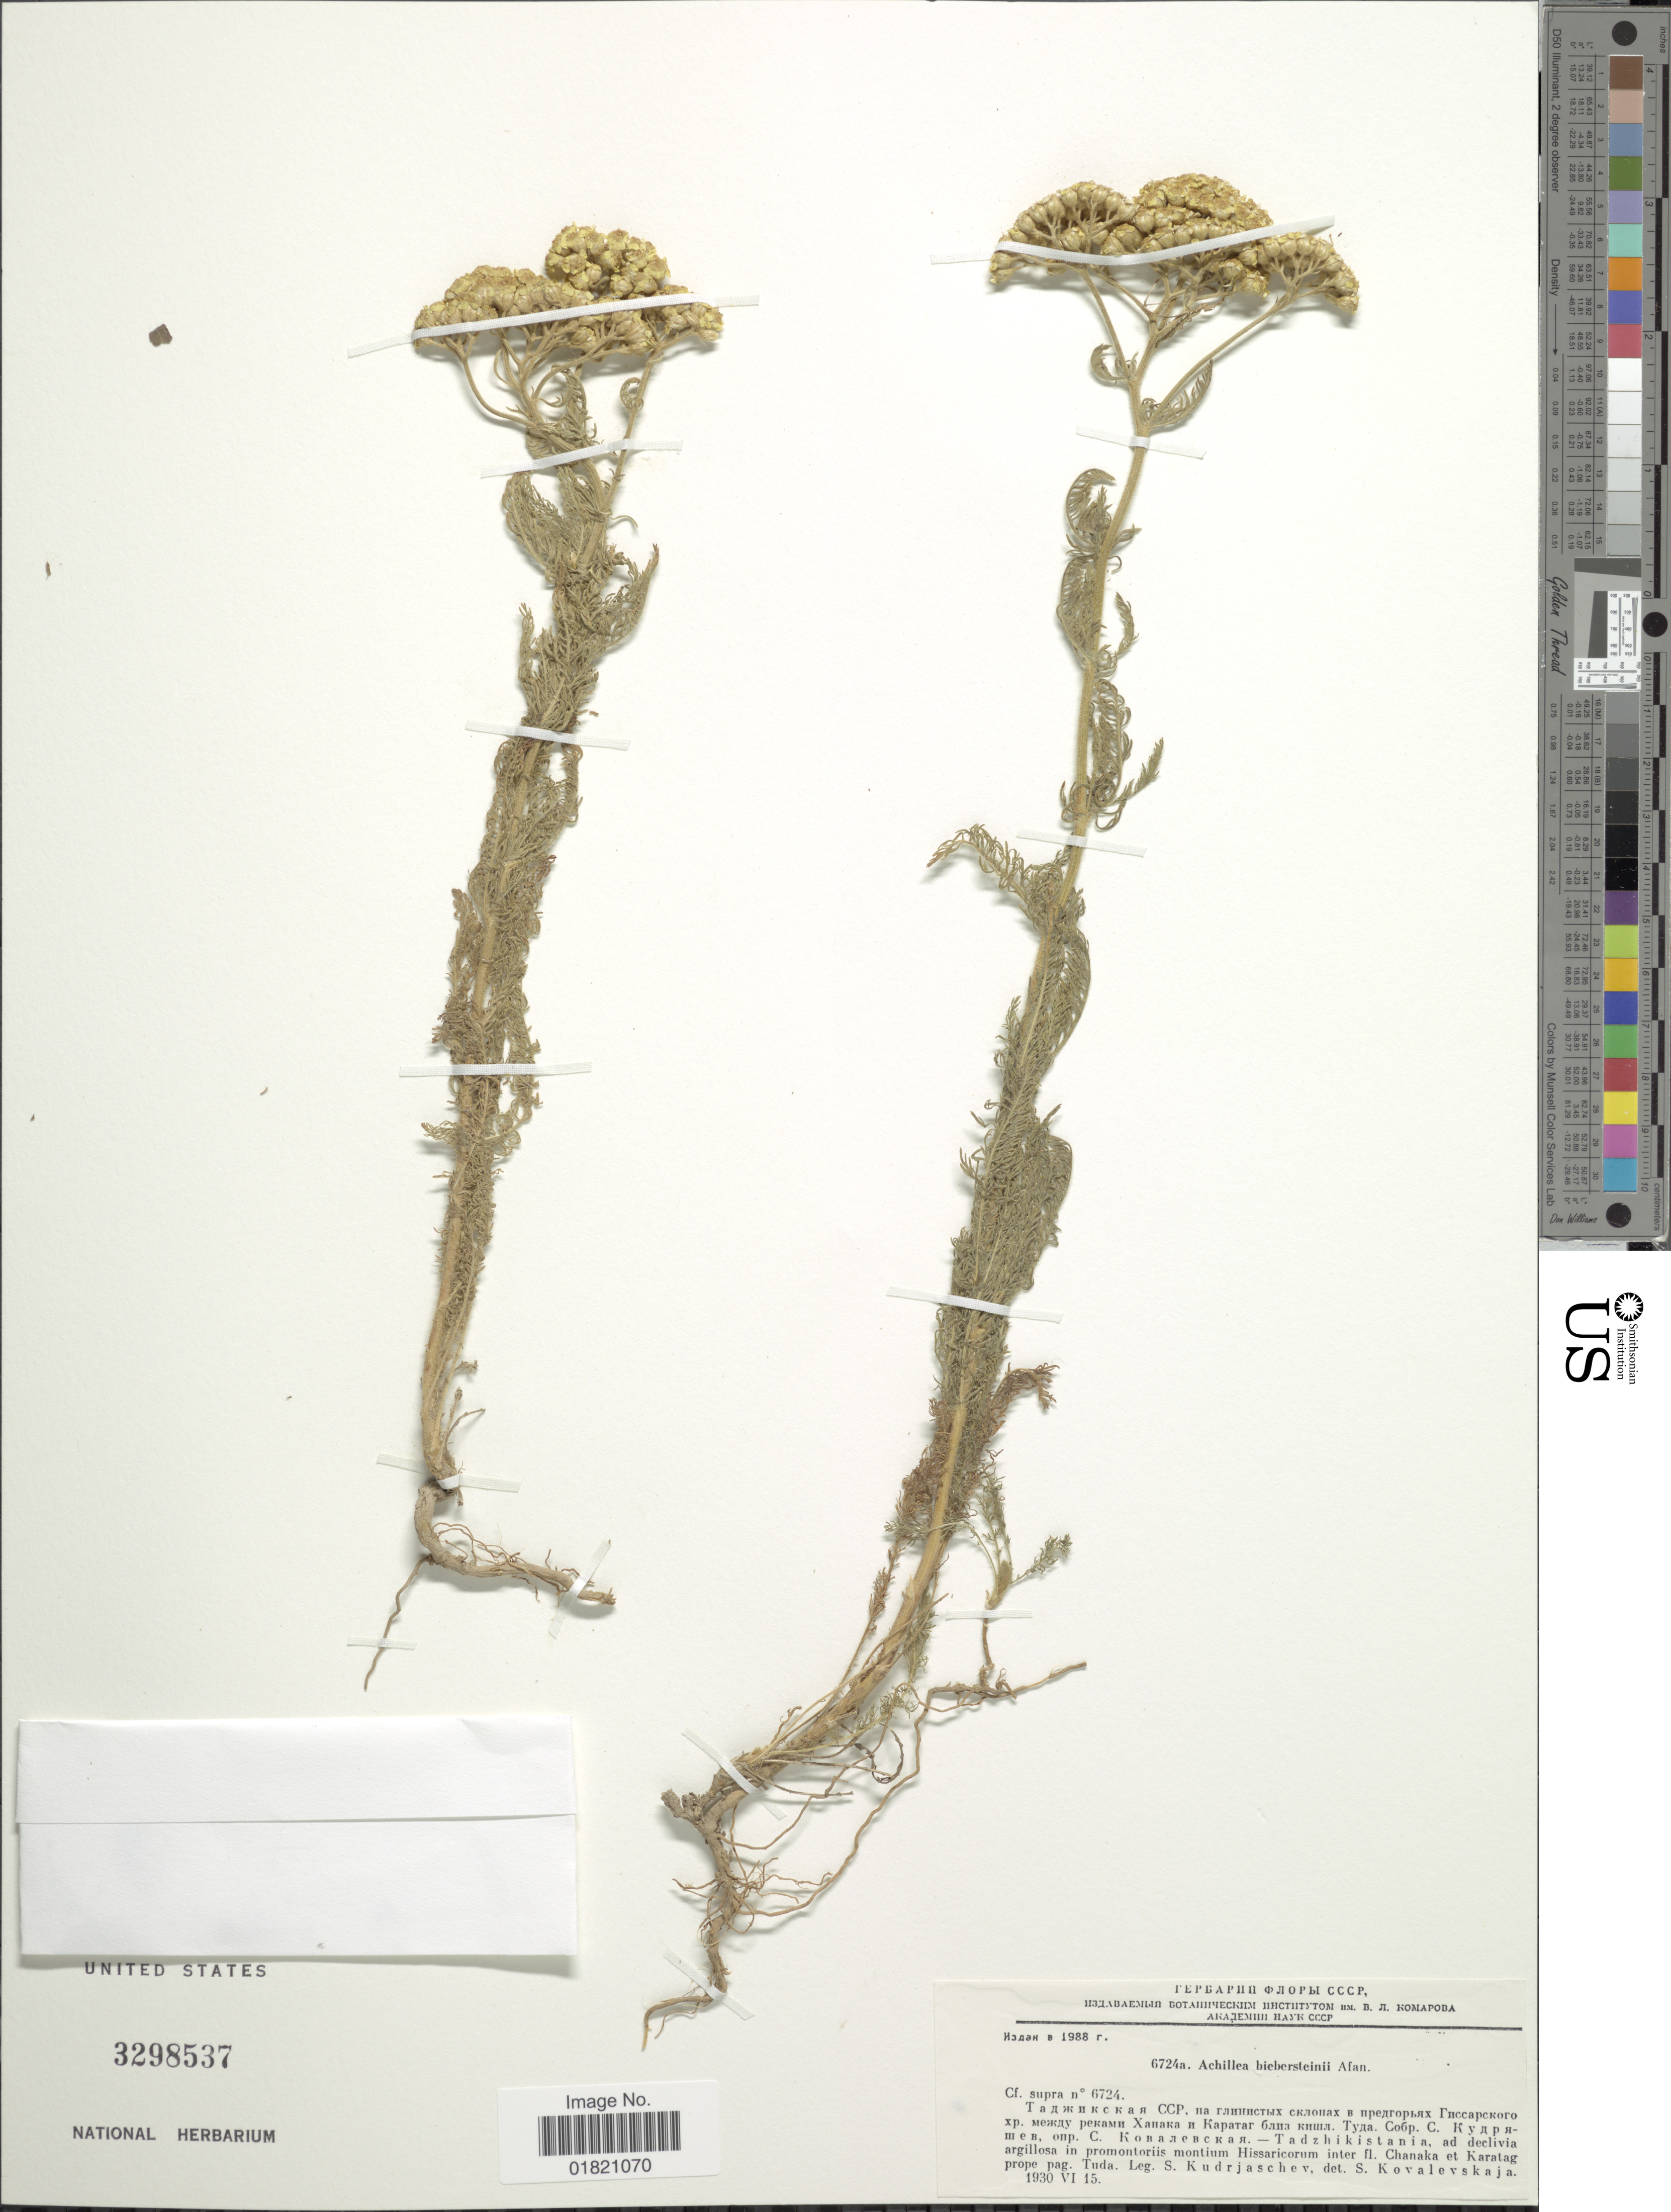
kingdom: Plantae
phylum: Tracheophyta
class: Magnoliopsida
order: Asterales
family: Asteraceae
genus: Achillea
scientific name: Achillea biebersteinii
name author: Afan.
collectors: S. Kudrjaschev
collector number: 6724a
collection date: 1930-06-15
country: Tajikistan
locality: Ad declivia argilloas in promontoriis montium Hissaricorum inter fl. Chanaka et karatag prope pag. Tuda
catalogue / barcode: US 3298537